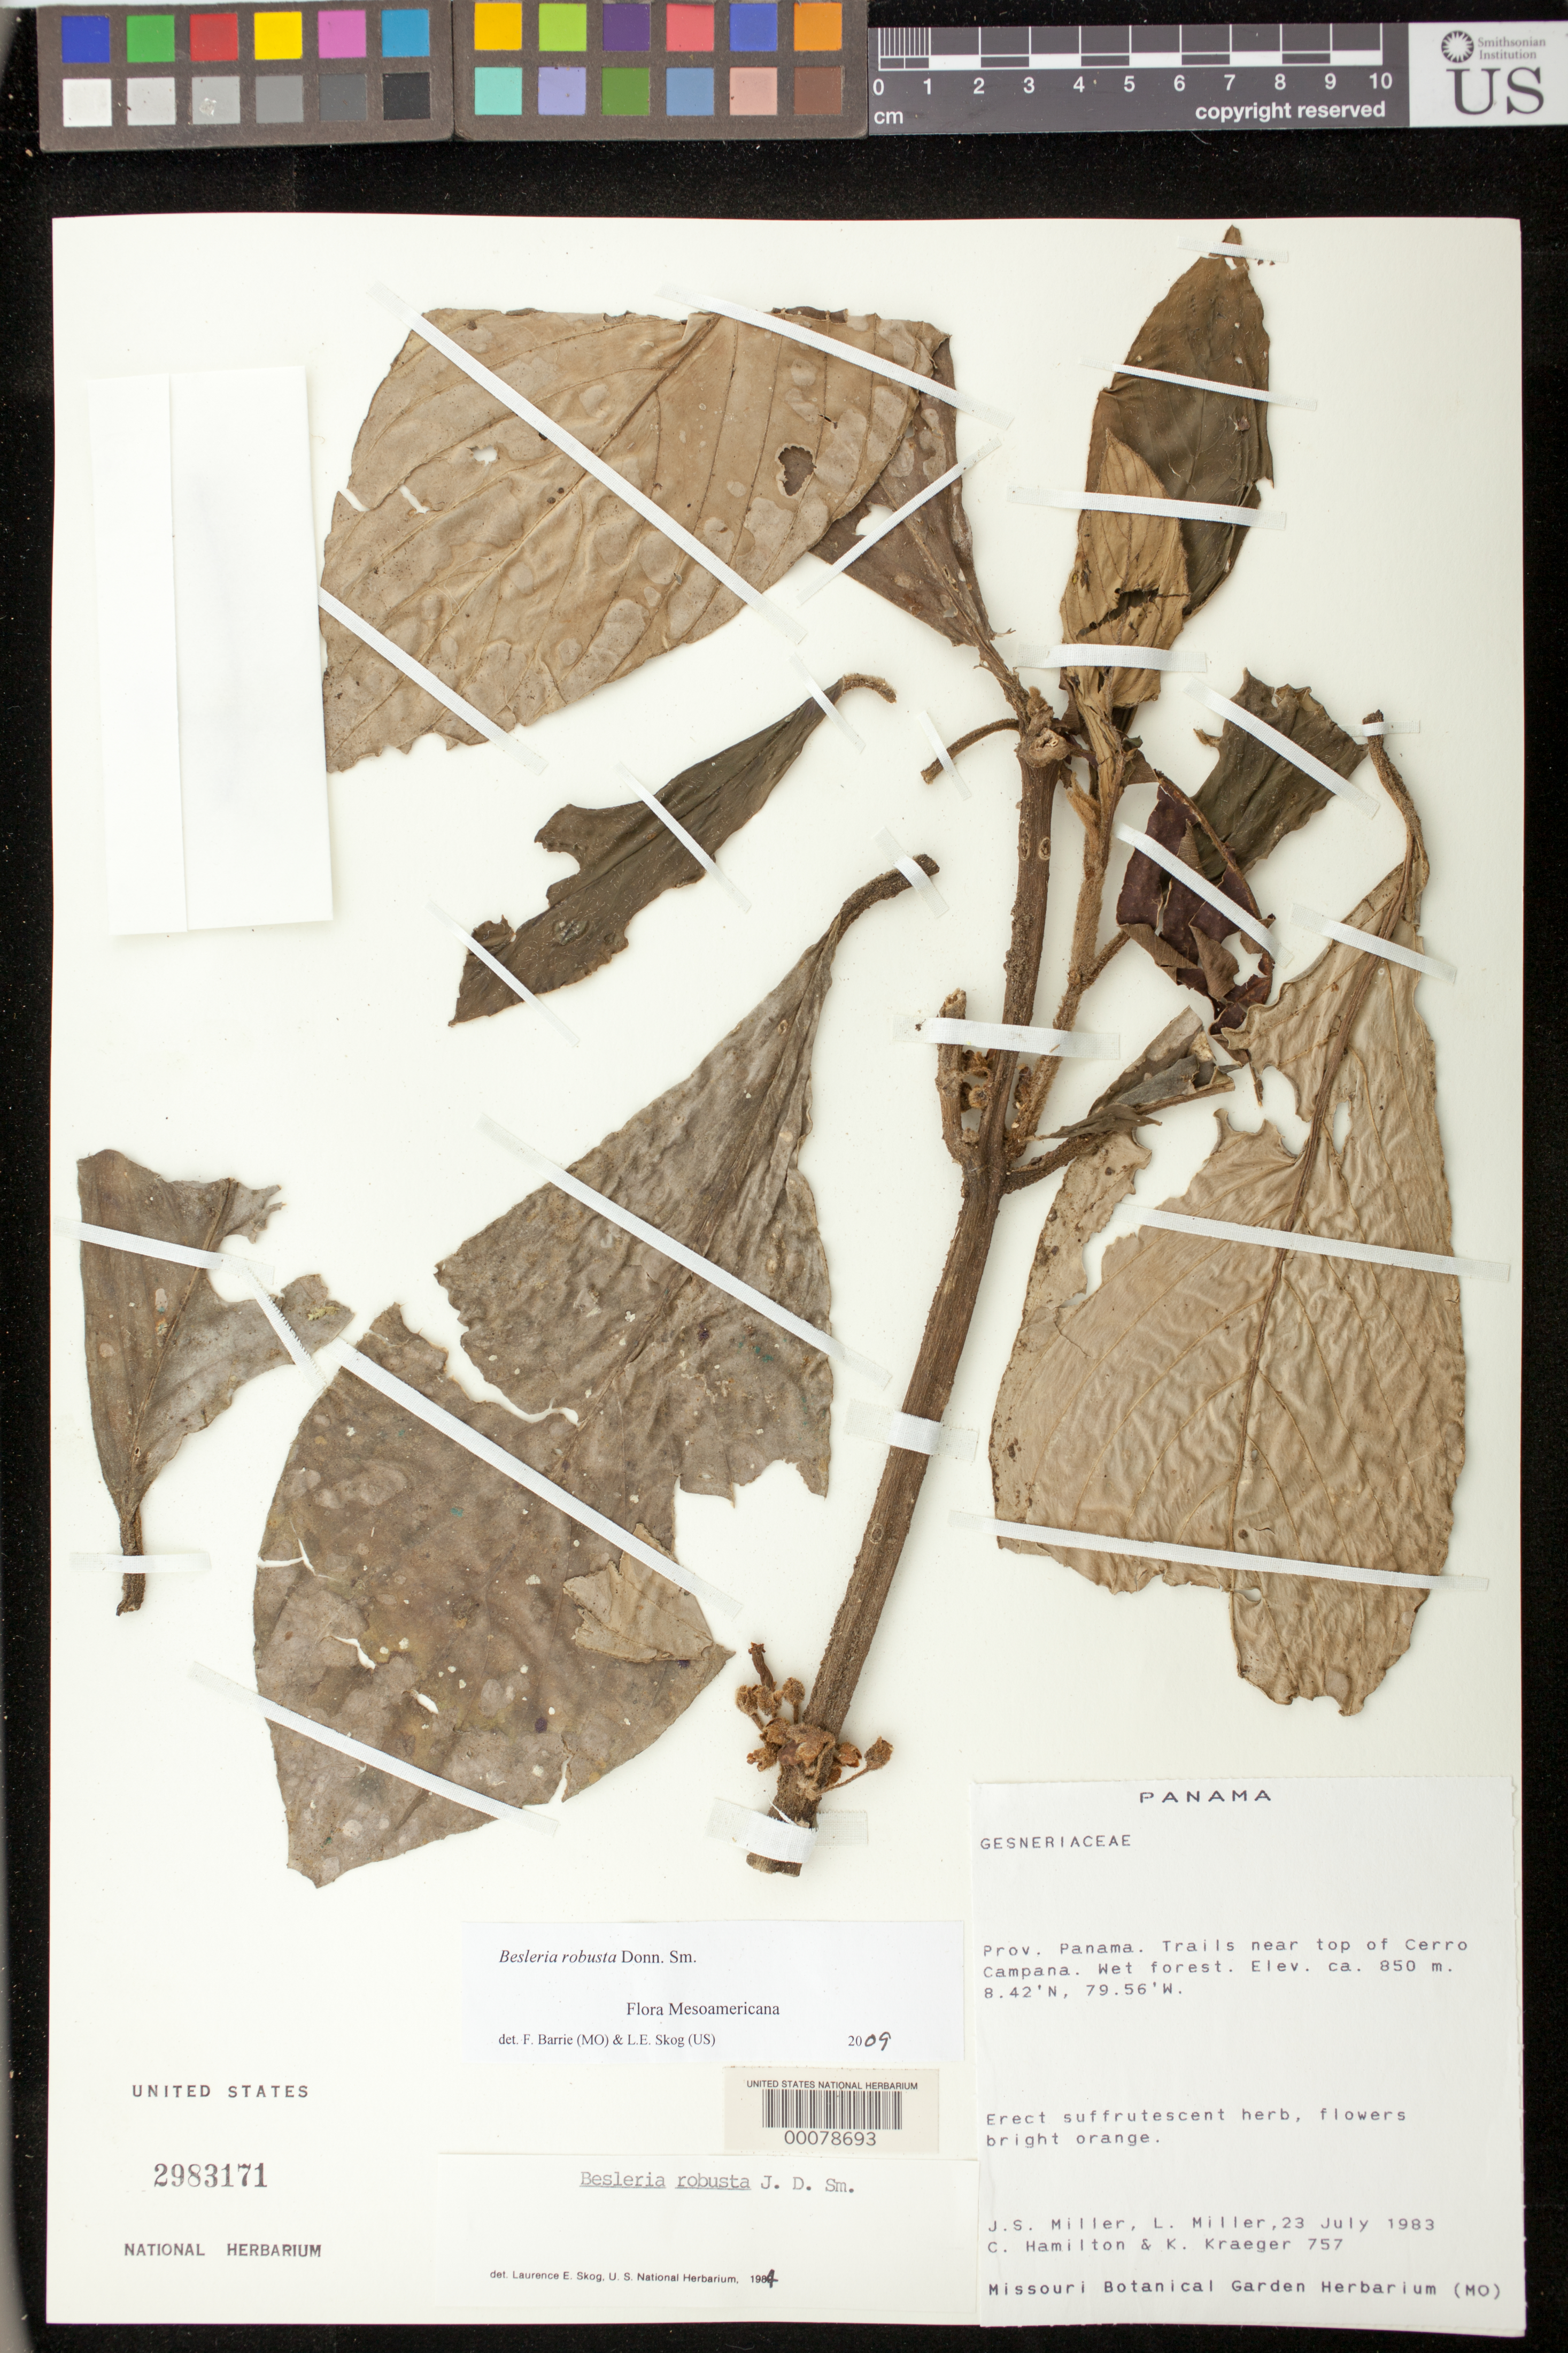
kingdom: Plantae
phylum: Tracheophyta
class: Magnoliopsida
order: Lamiales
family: Gesneriaceae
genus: Besleria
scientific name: Besleria robusta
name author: Donn. Sm.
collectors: J. S. Miller, L. Miller, C. Hamilton & K. Kraeger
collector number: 757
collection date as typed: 23 Jul 1983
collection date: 1983-07-23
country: Panama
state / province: Panamá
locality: Trails near top of Cerro Campana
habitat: Wet forest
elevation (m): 850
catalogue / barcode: US 2983171